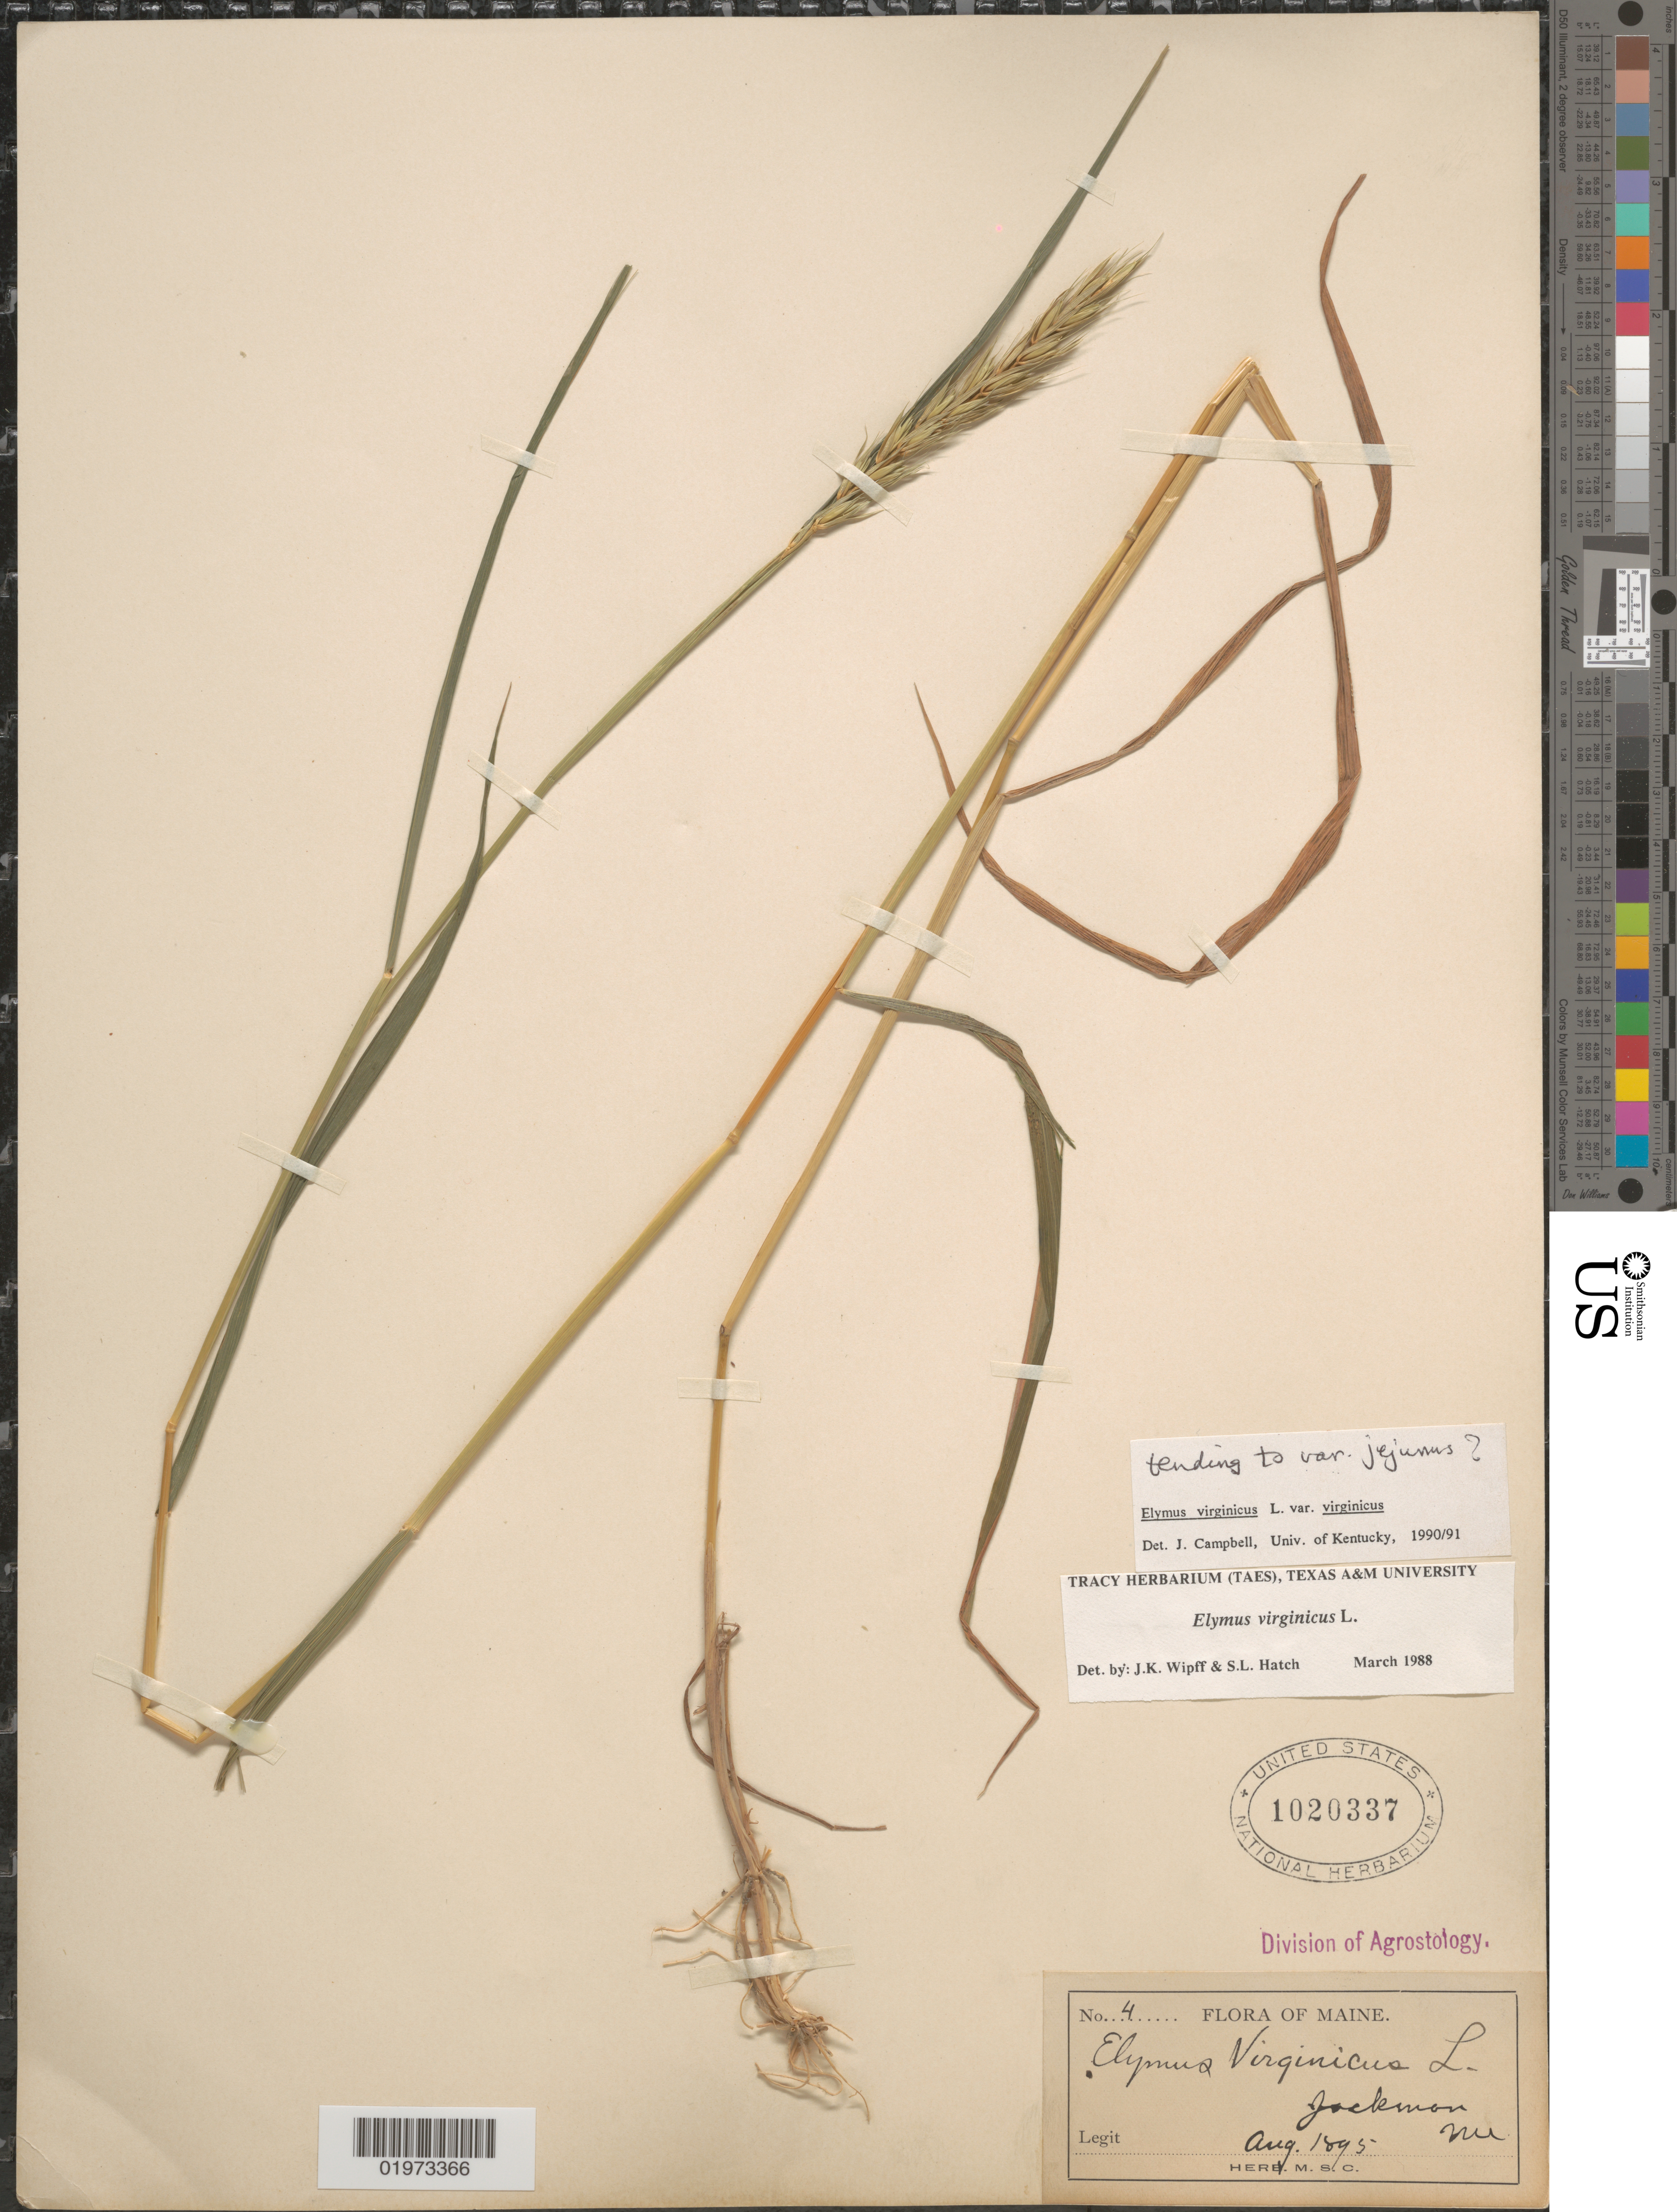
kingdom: Plantae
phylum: Tracheophyta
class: Liliopsida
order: Poales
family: Poaceae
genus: Elymus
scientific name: Elymus virginicus var. virginicus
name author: L.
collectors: Ex Herb. M. S. C.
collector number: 4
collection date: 1895-08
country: United States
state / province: Maine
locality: Jackman.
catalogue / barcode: US 1020337